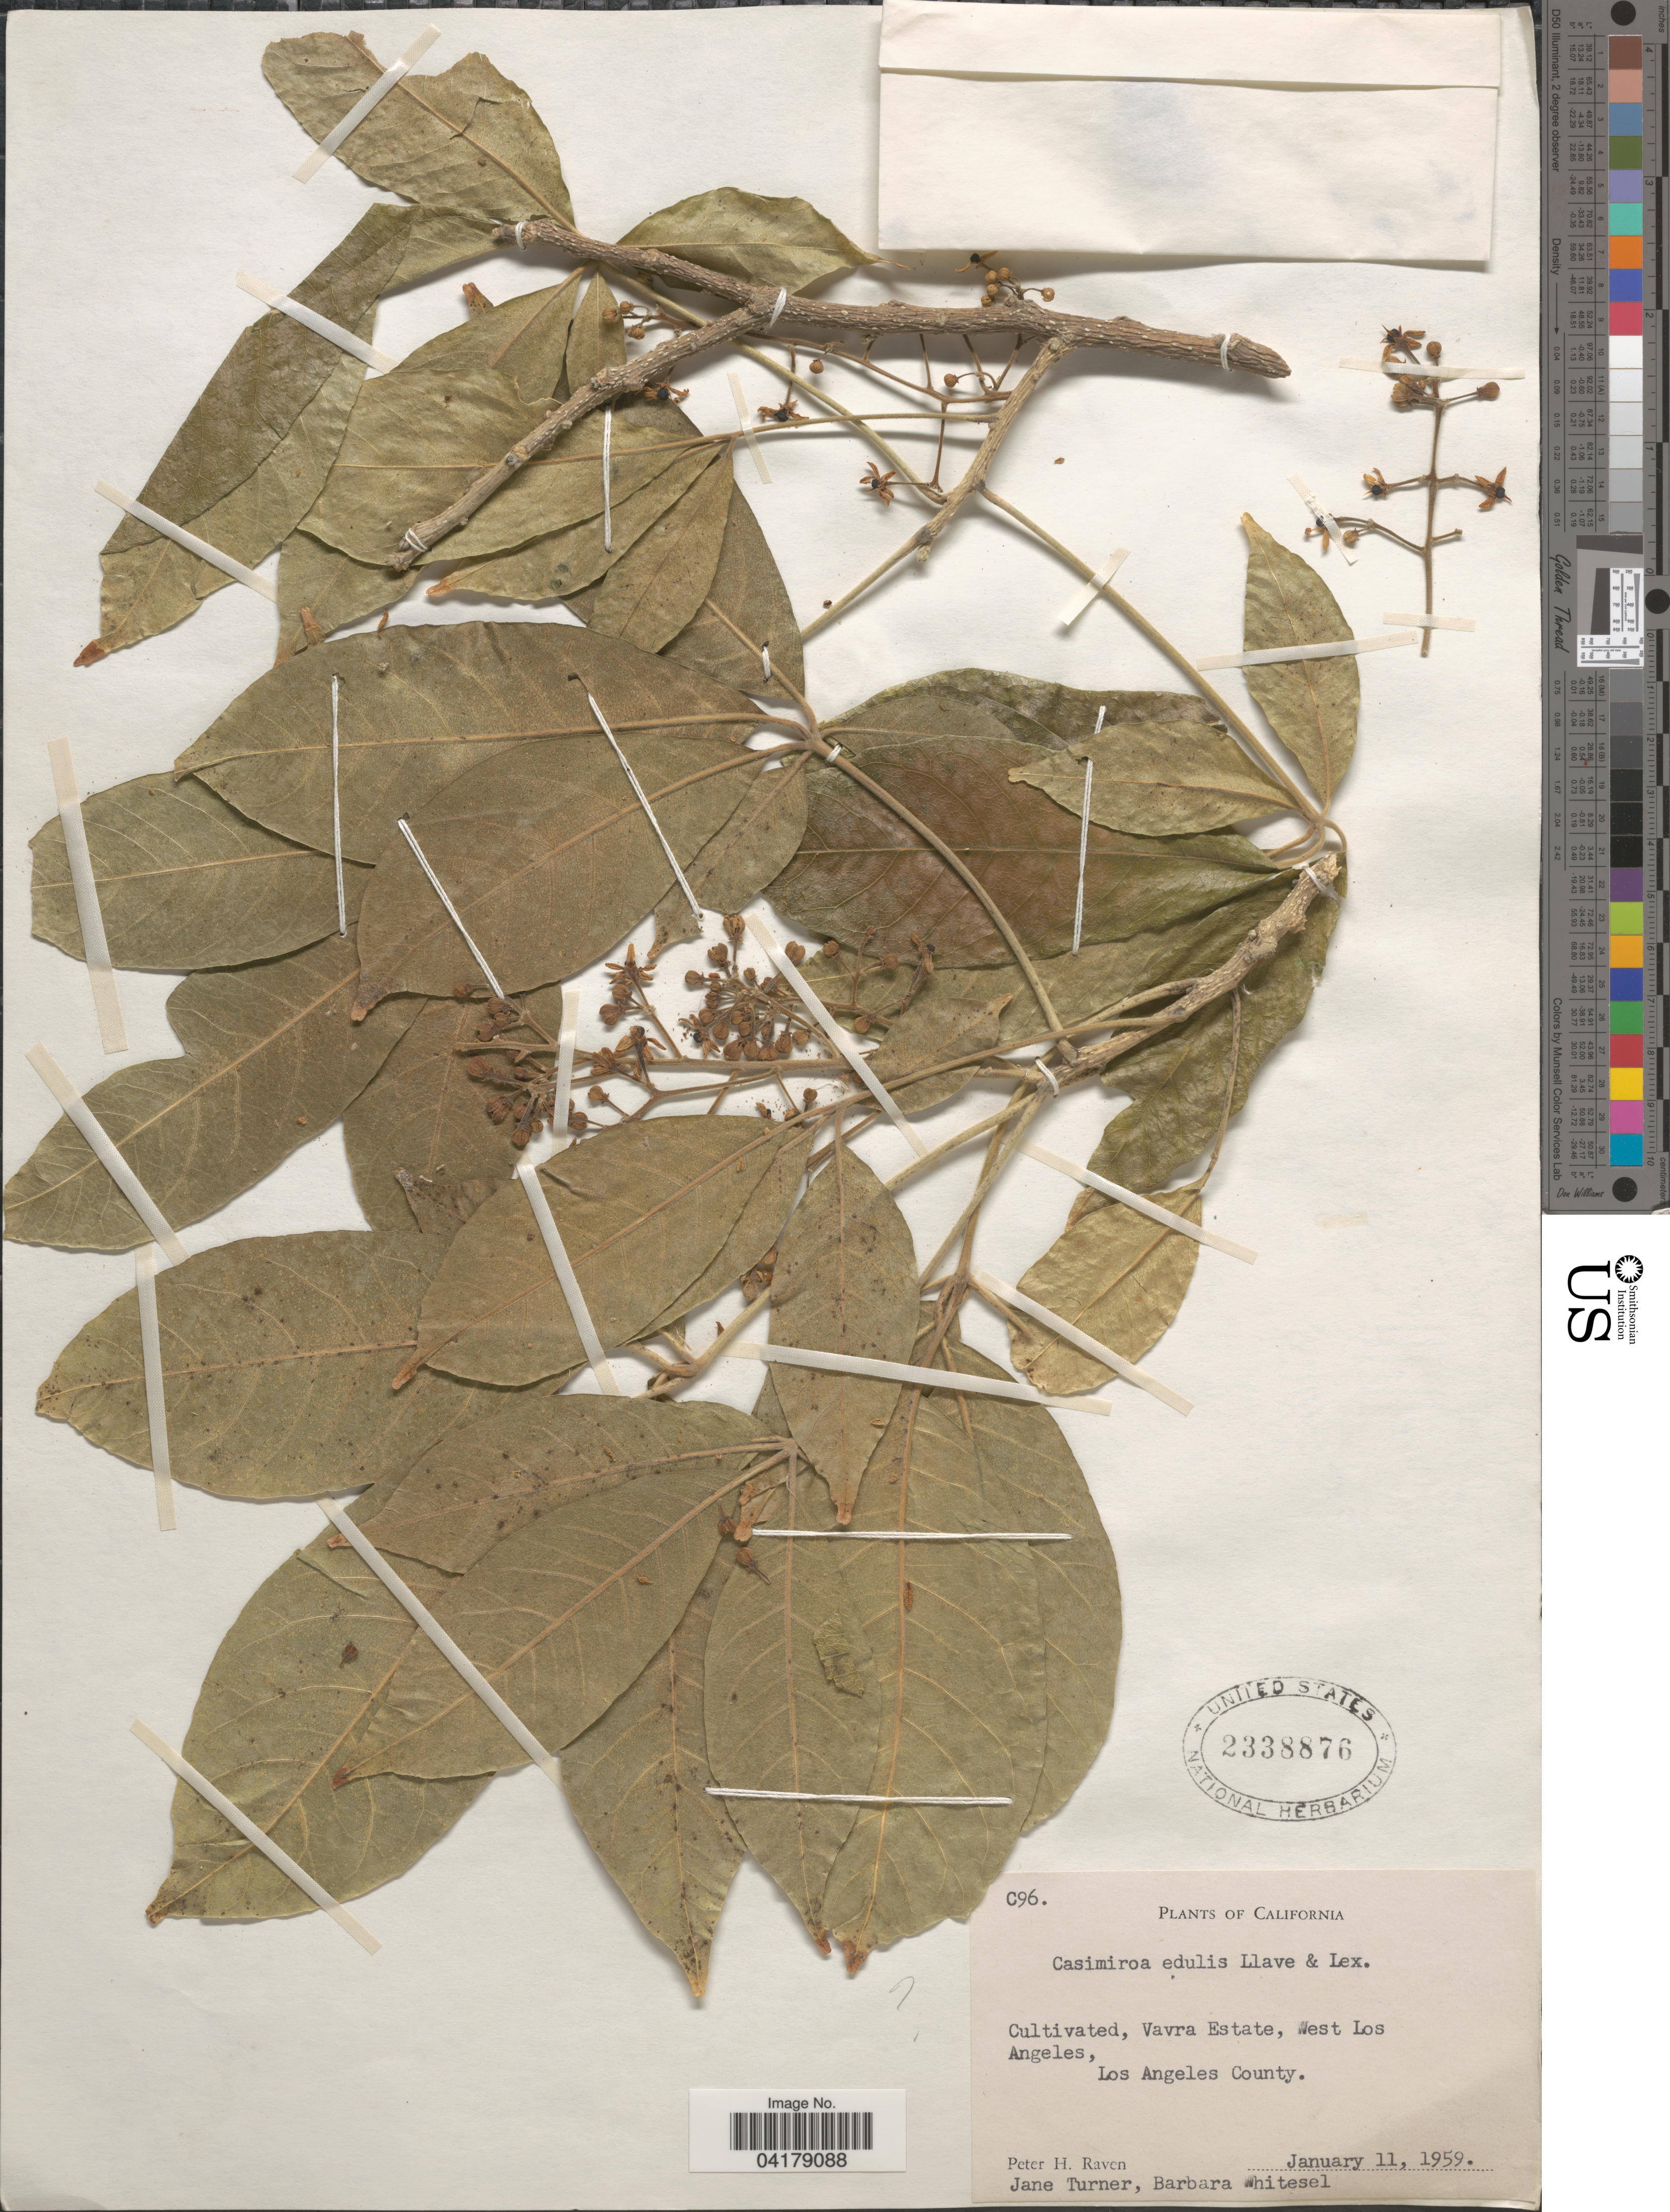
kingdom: Plantae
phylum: Tracheophyta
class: Magnoliopsida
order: Sapindales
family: Rutaceae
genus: Casimiroa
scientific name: Casimiroa edulis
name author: La Llave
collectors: P. Raven, J. Turner & B. Whitesel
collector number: C96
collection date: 1959-01-11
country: United States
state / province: California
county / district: Los Angeles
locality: Vavra Estate, West Los Angeles, Los Angeles County.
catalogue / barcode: US 2338876